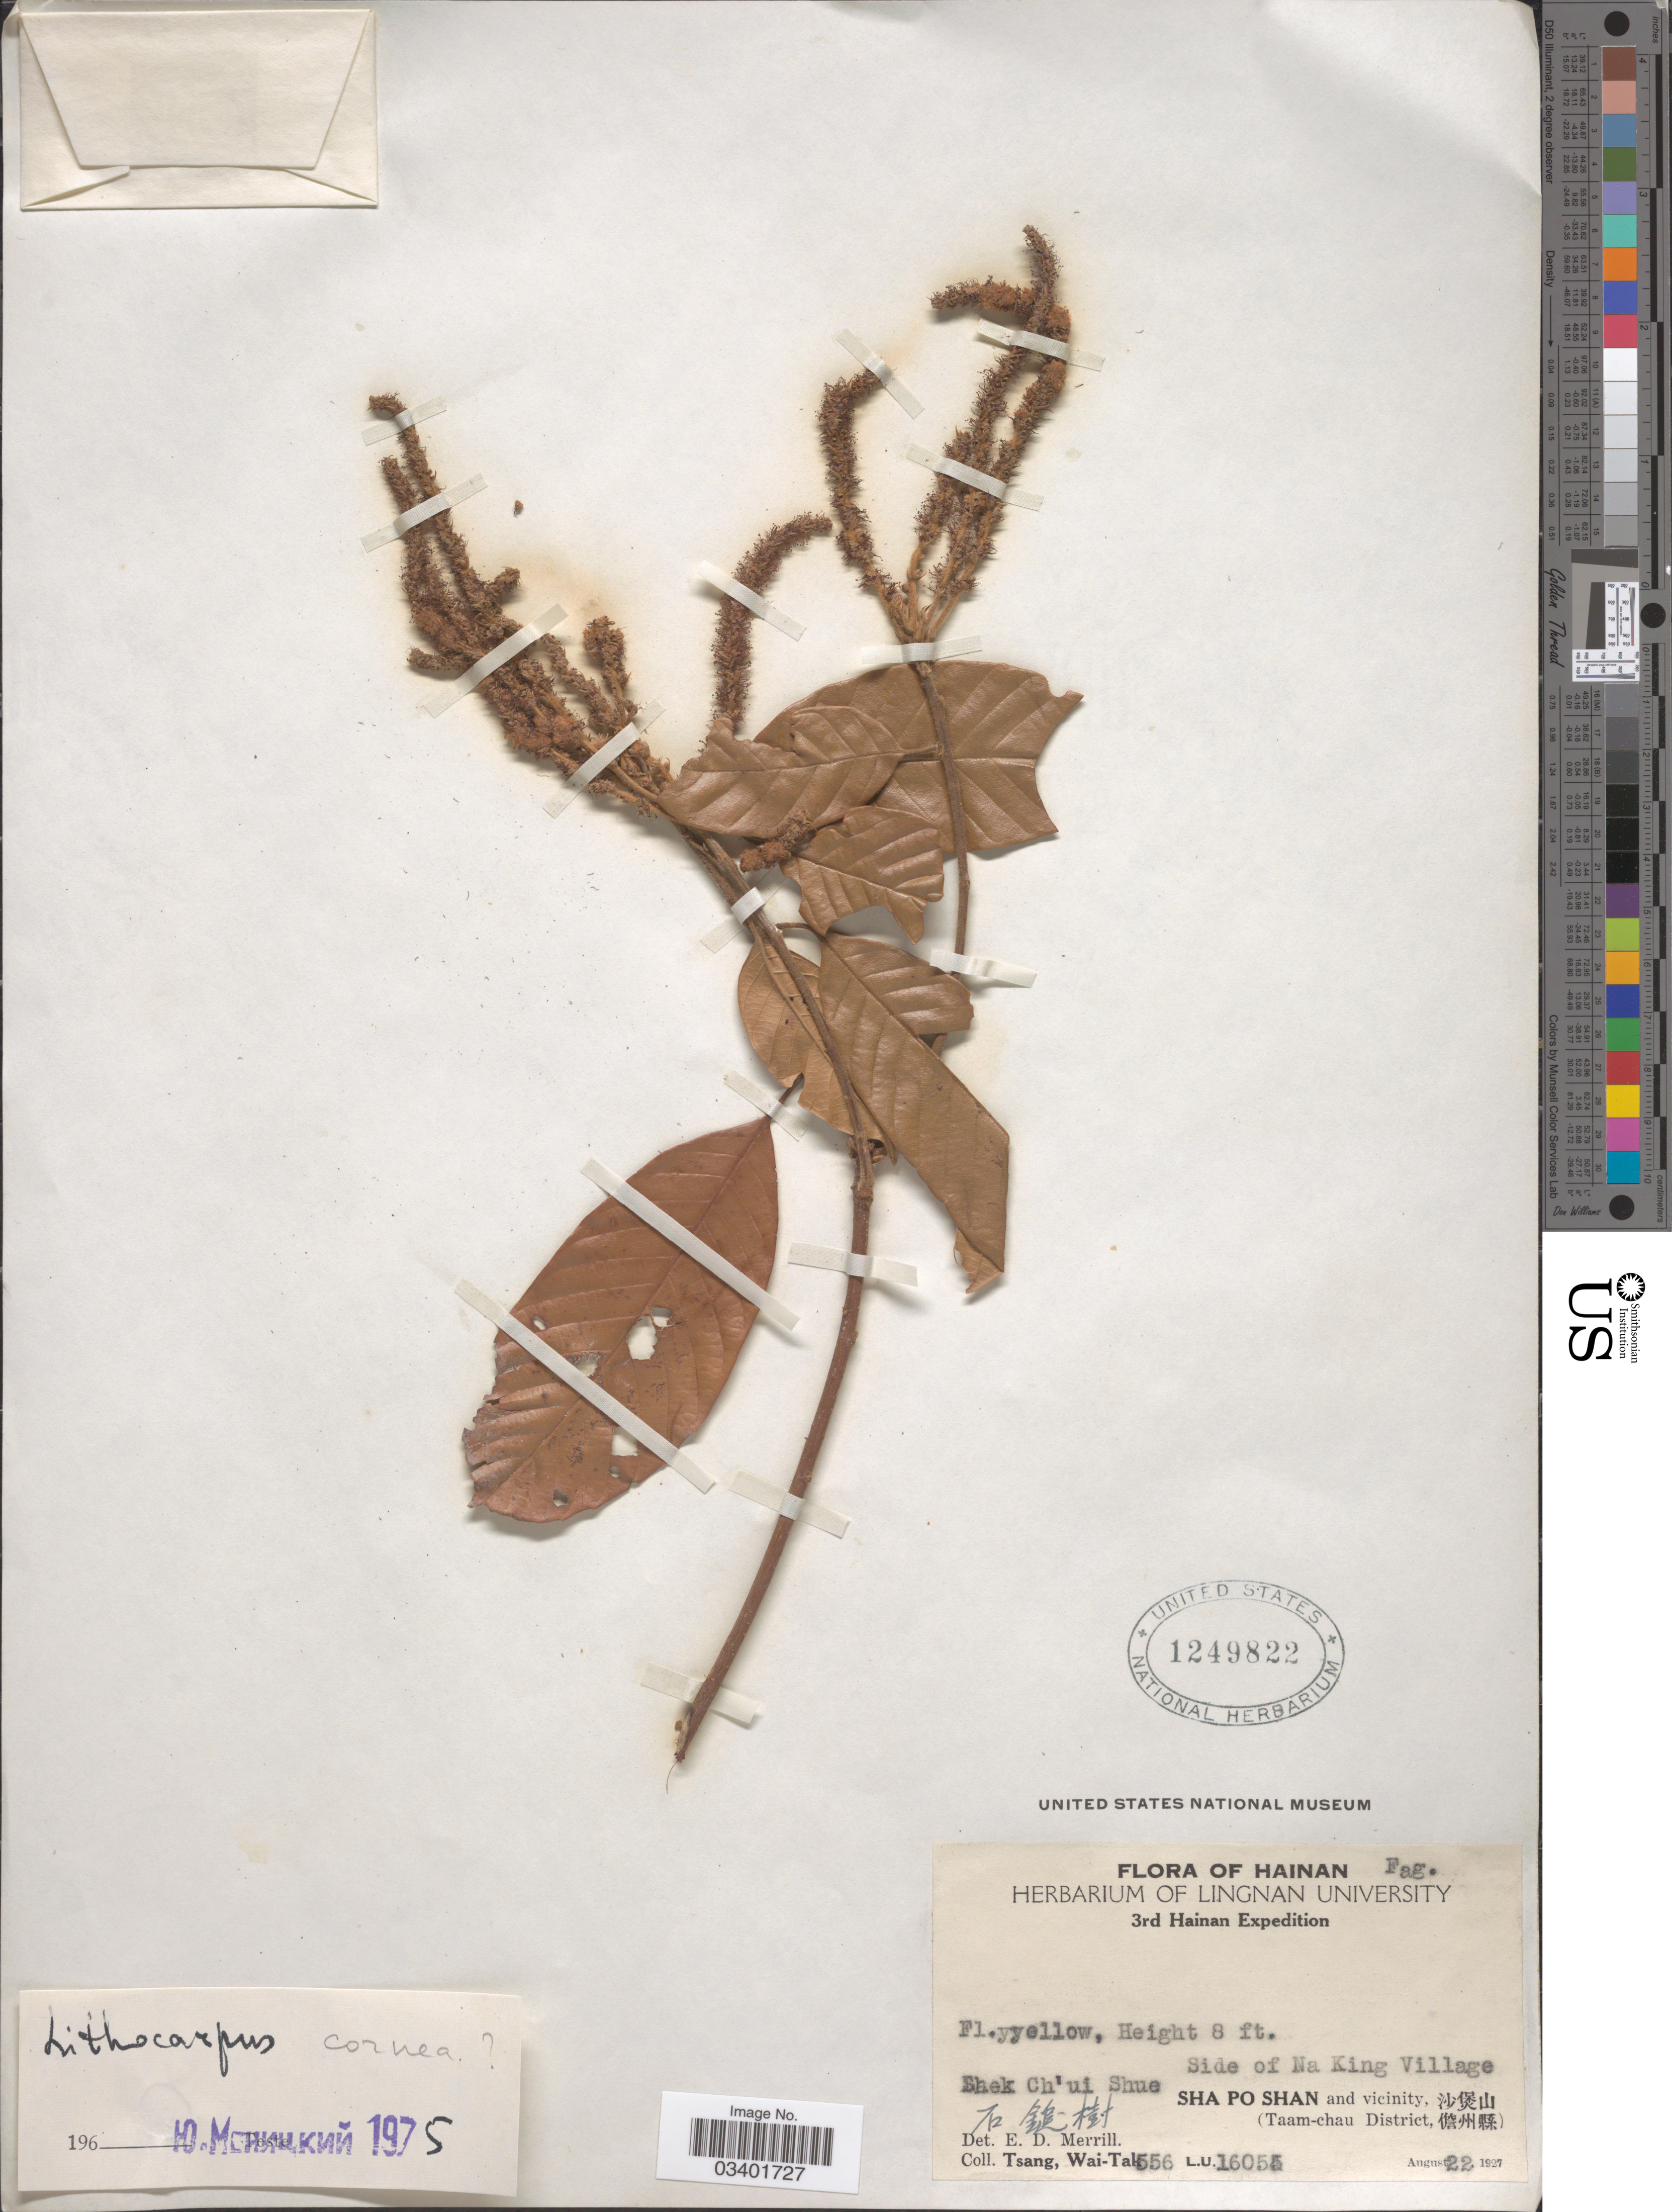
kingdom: Plantae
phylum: Tracheophyta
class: Magnoliopsida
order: Fagales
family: Fagaceae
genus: Lithocarpus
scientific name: Lithocarpus corneus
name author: (Lour.) Rehder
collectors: W. T. Tsang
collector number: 556 L.U. 16055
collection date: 1927-08-22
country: China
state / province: Hainan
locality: Shek Ch'ui Shue, Side of Na King Village, Sha Po Shan and vicinity, (Taam-chau District)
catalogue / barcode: US 1249822